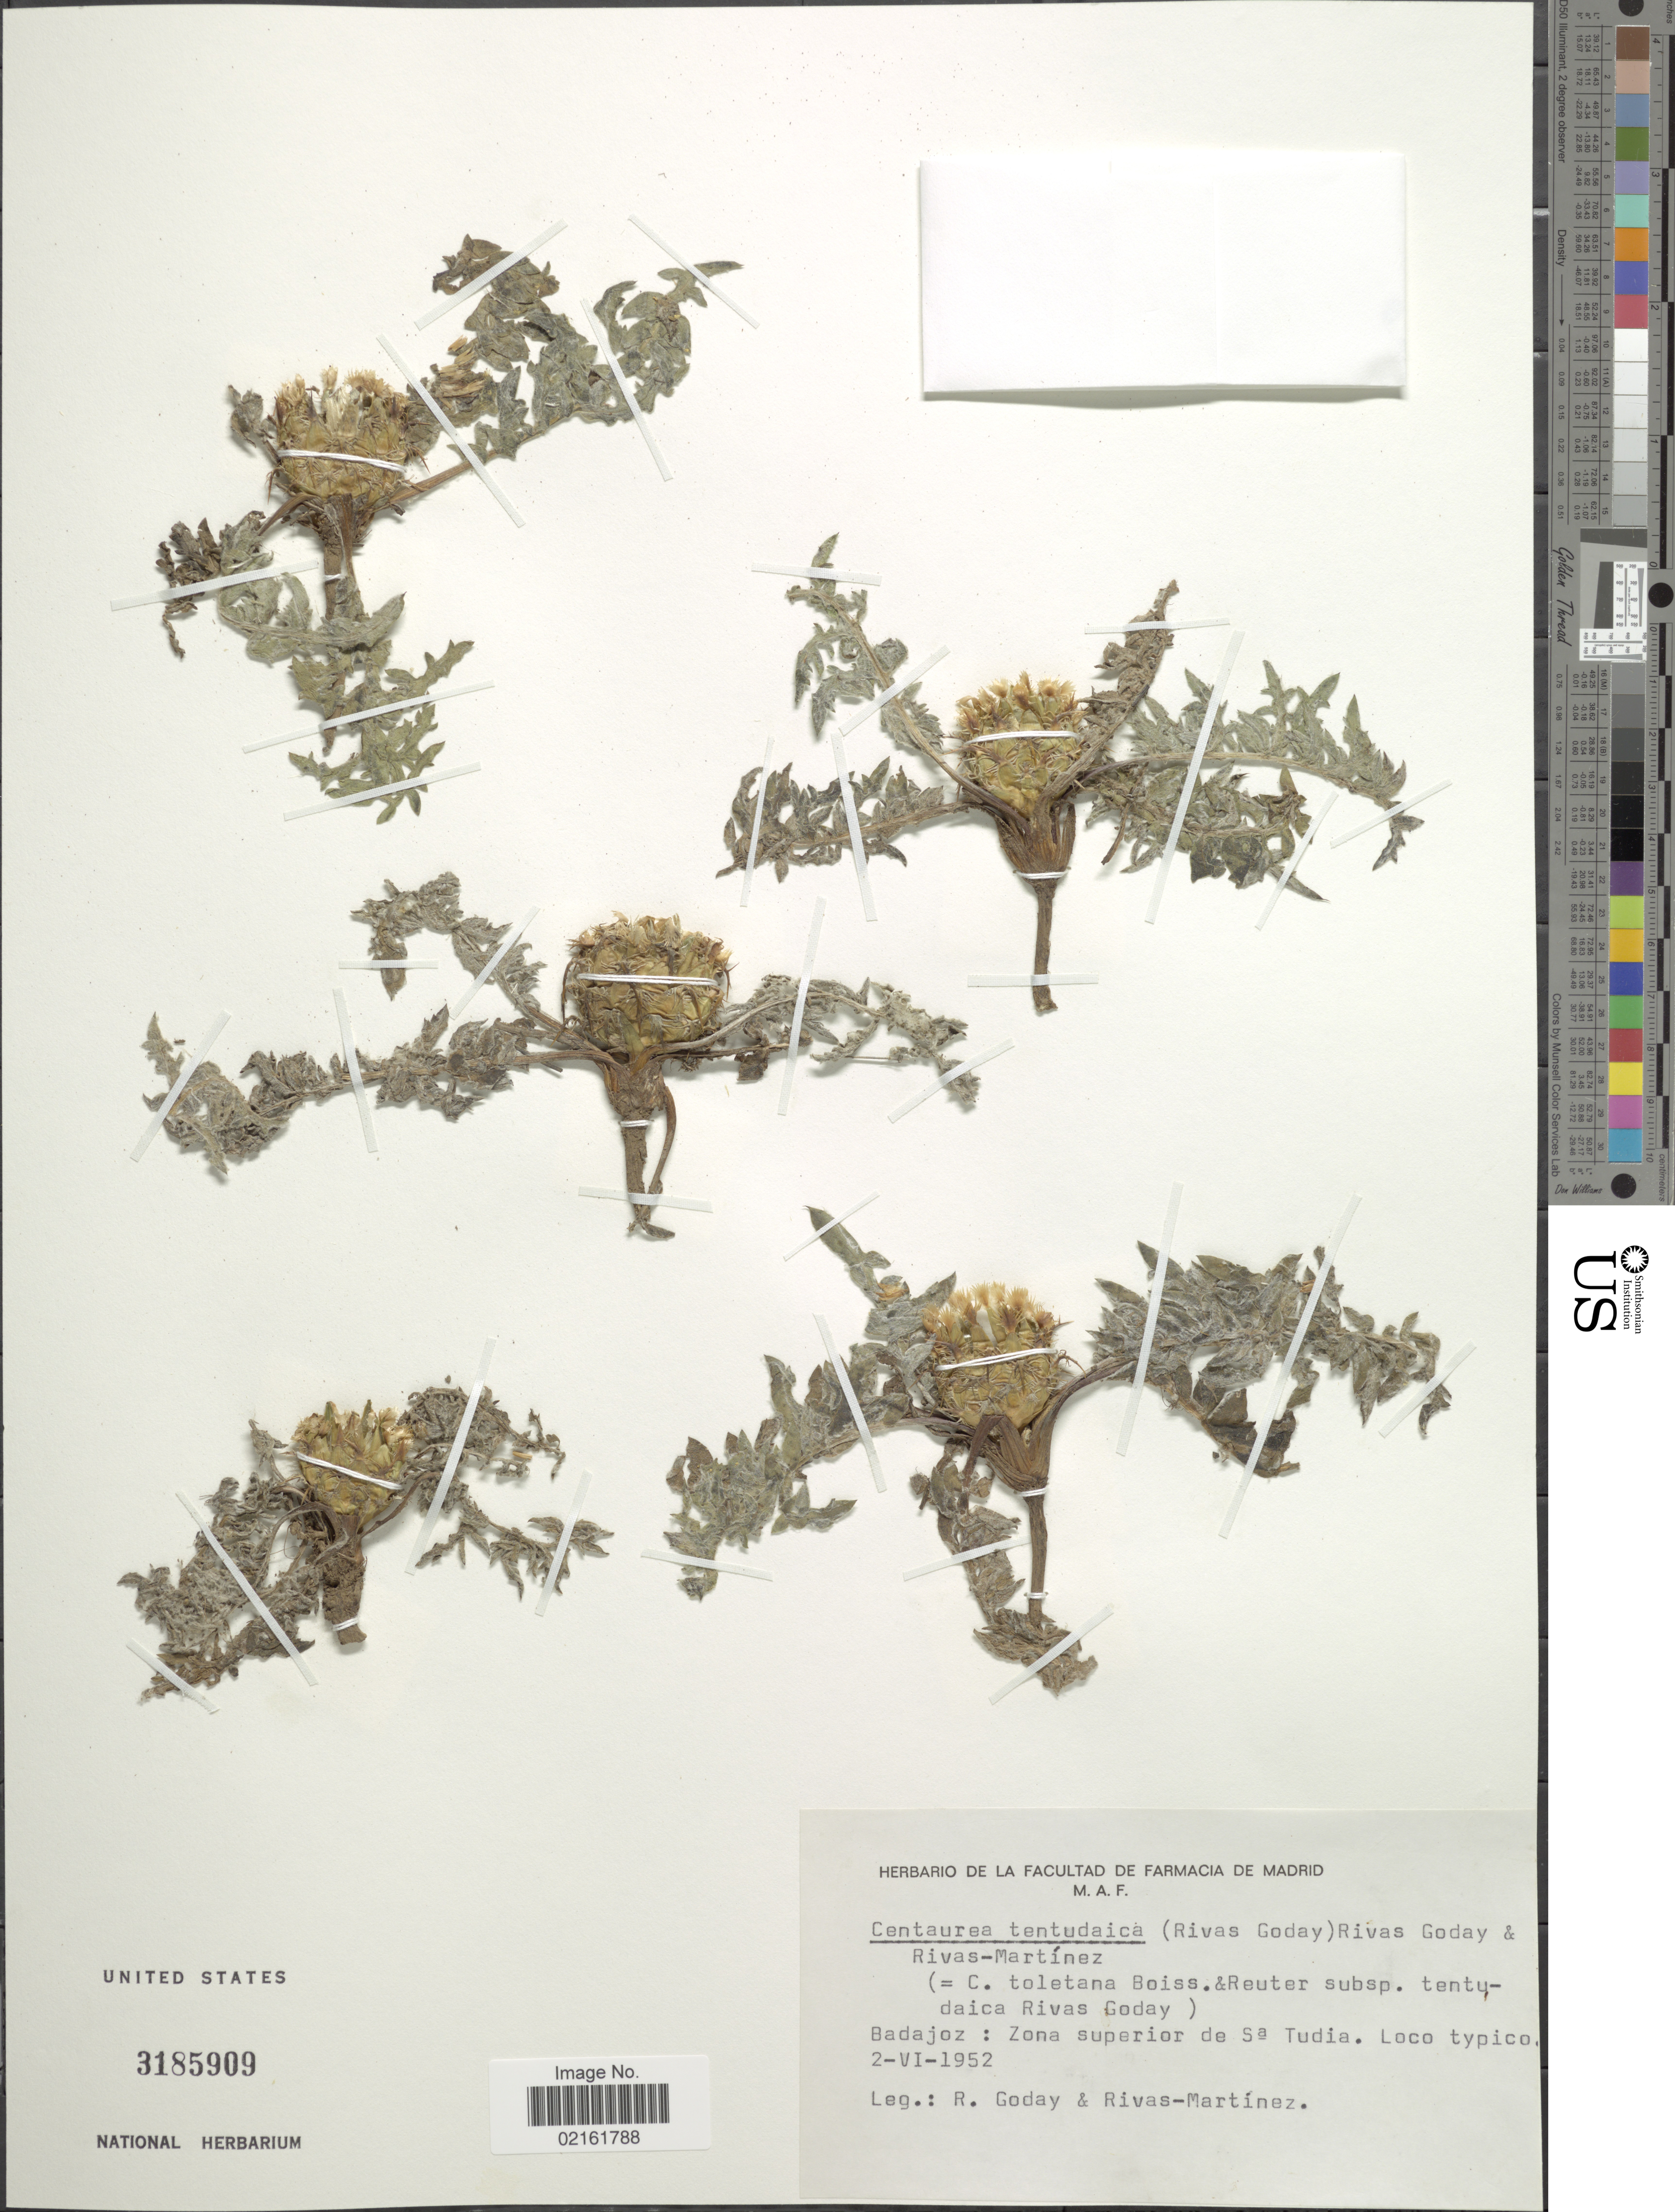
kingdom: Plantae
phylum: Tracheophyta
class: Magnoliopsida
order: Asterales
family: Asteraceae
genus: Centaurea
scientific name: Centaurea toletana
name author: Boiss. & Reut.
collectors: S. Goday & S. Rivas Martinez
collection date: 1952-06-02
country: Spain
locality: Badajoz: Zone superior de Sa Tudia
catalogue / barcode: US 3185909